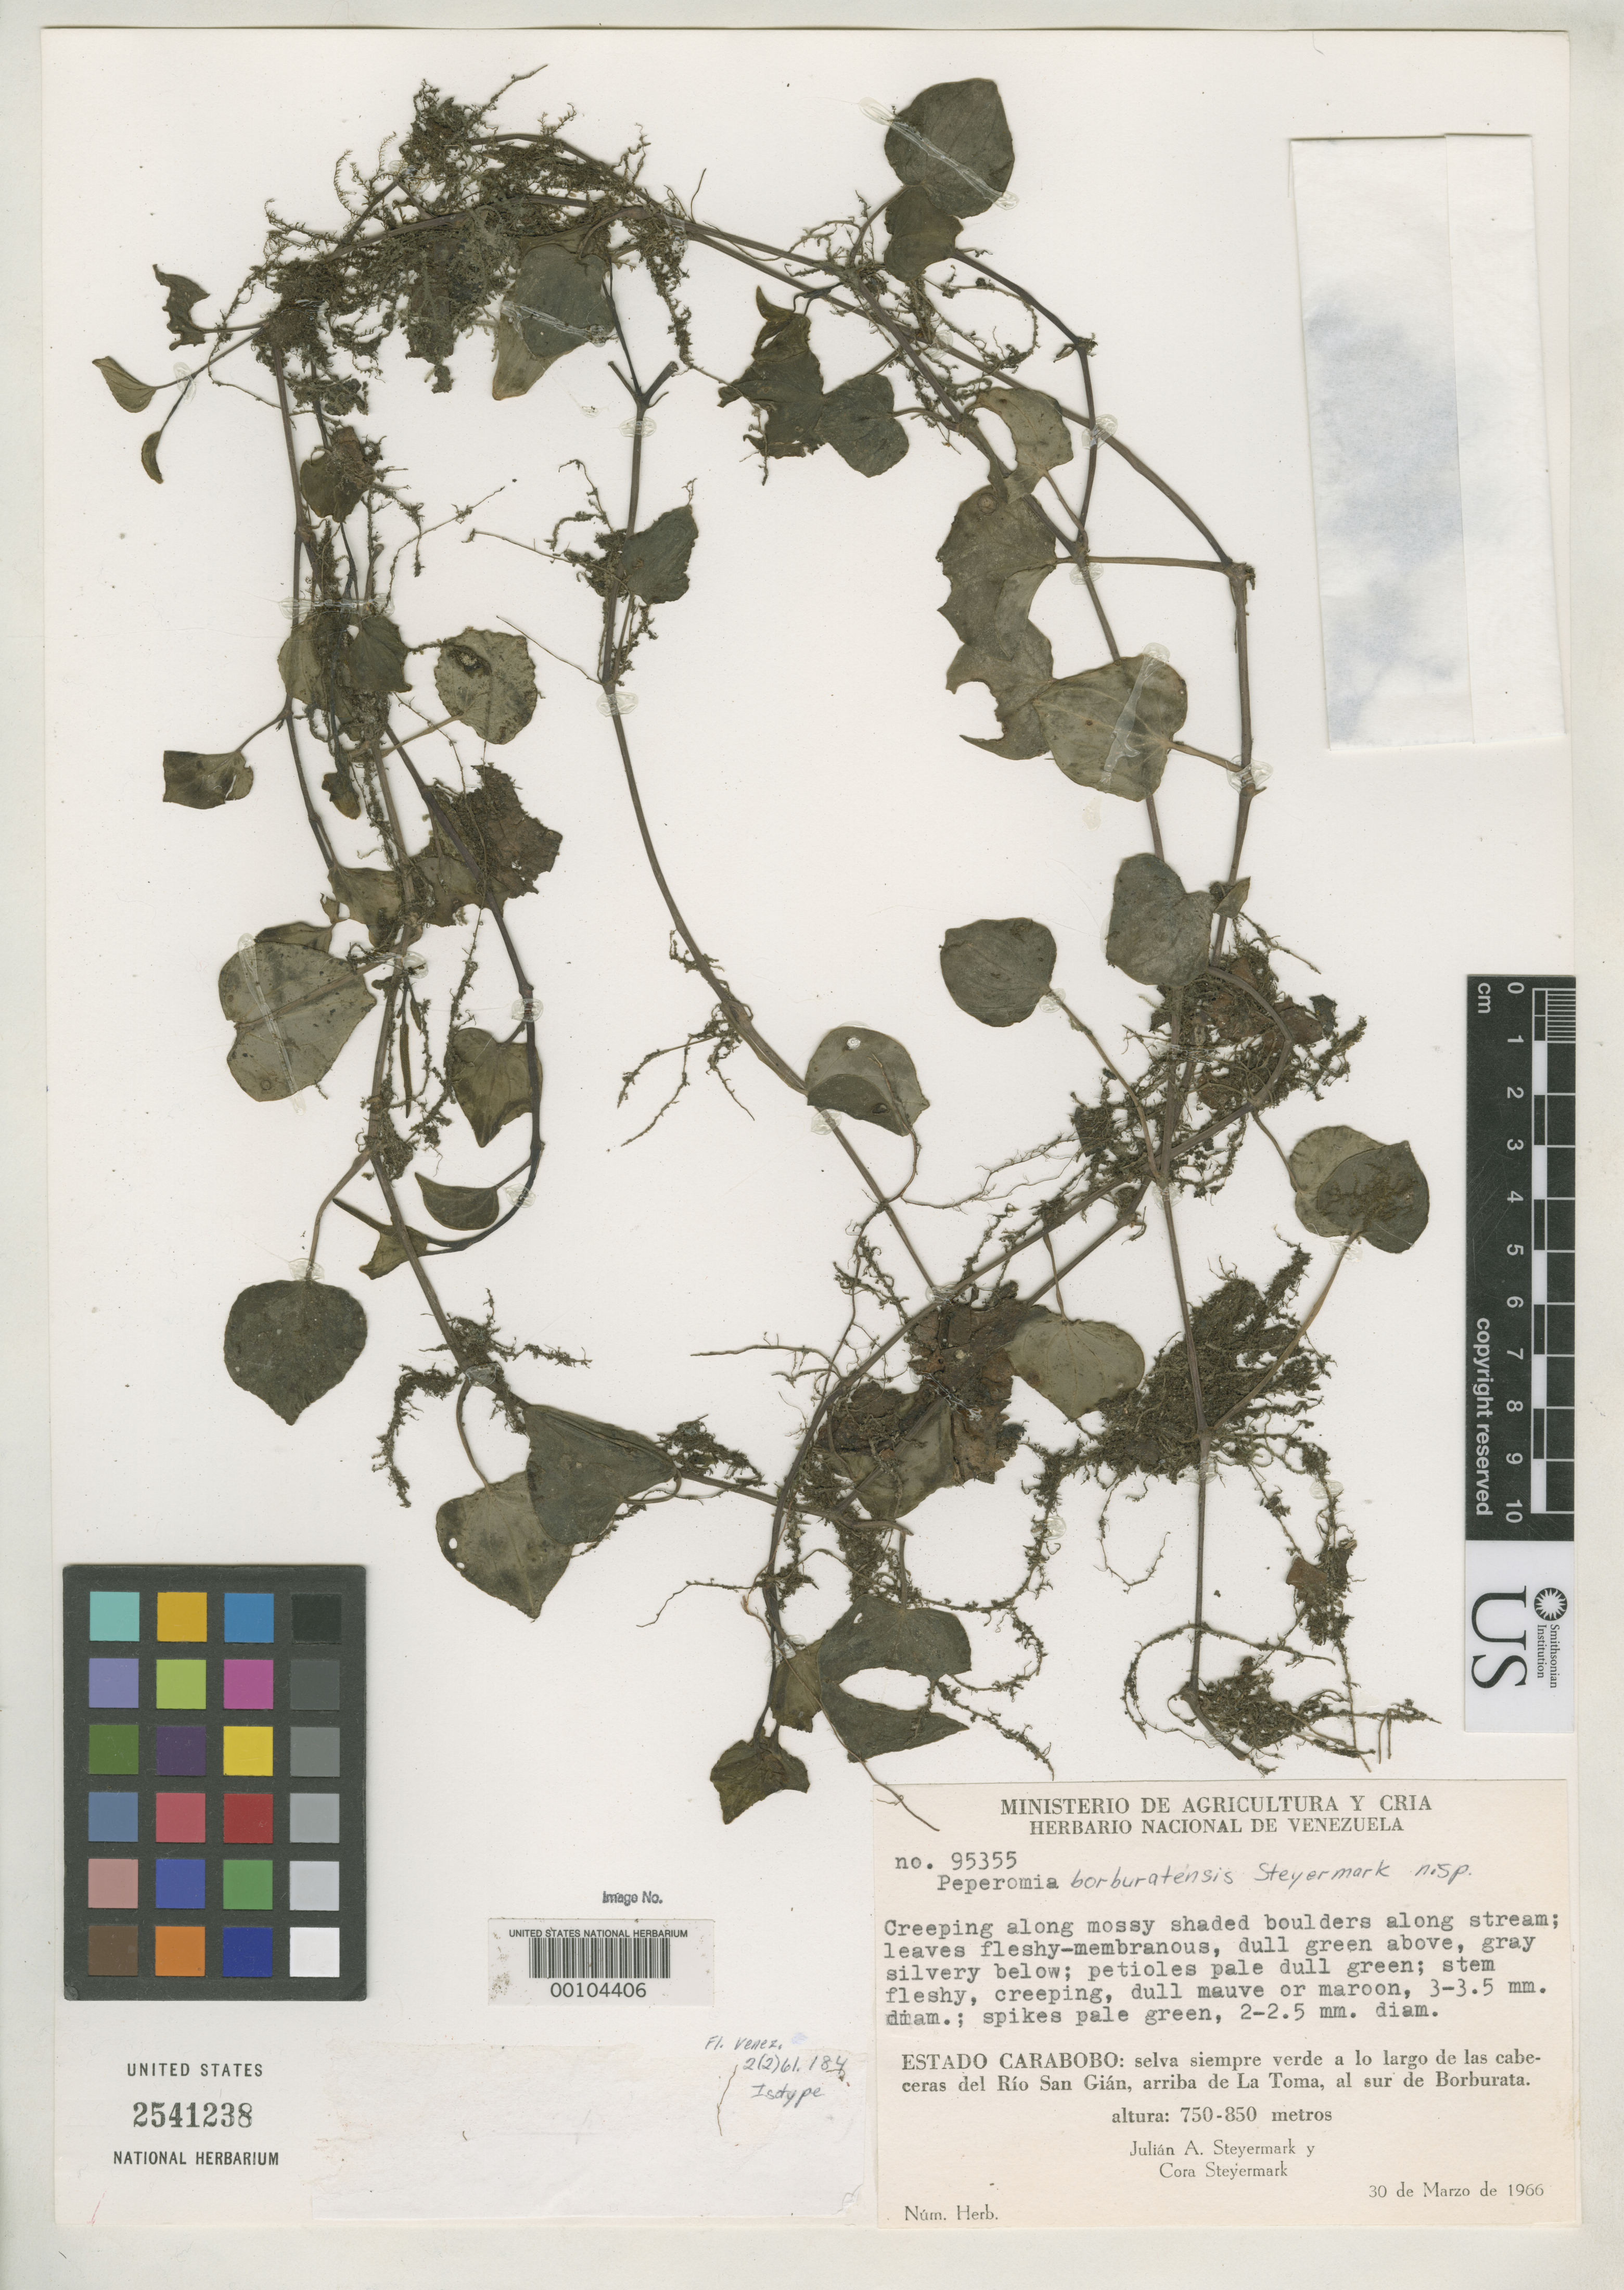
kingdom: Plantae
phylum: Tracheophyta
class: Magnoliopsida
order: Piperales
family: Piperaceae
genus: Peperomia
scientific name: Peperomia borburatensis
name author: Steyerm.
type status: Isotype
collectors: J. Steyermark & C. Steyermark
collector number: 95355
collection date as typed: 30 Mar 1966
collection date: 1966-03-30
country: Venezuela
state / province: Carabobo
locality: Cabeceras del Rio sa Gian, Arriba de La Toma, al Sur de Borburata.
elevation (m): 750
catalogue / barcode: US 2541238